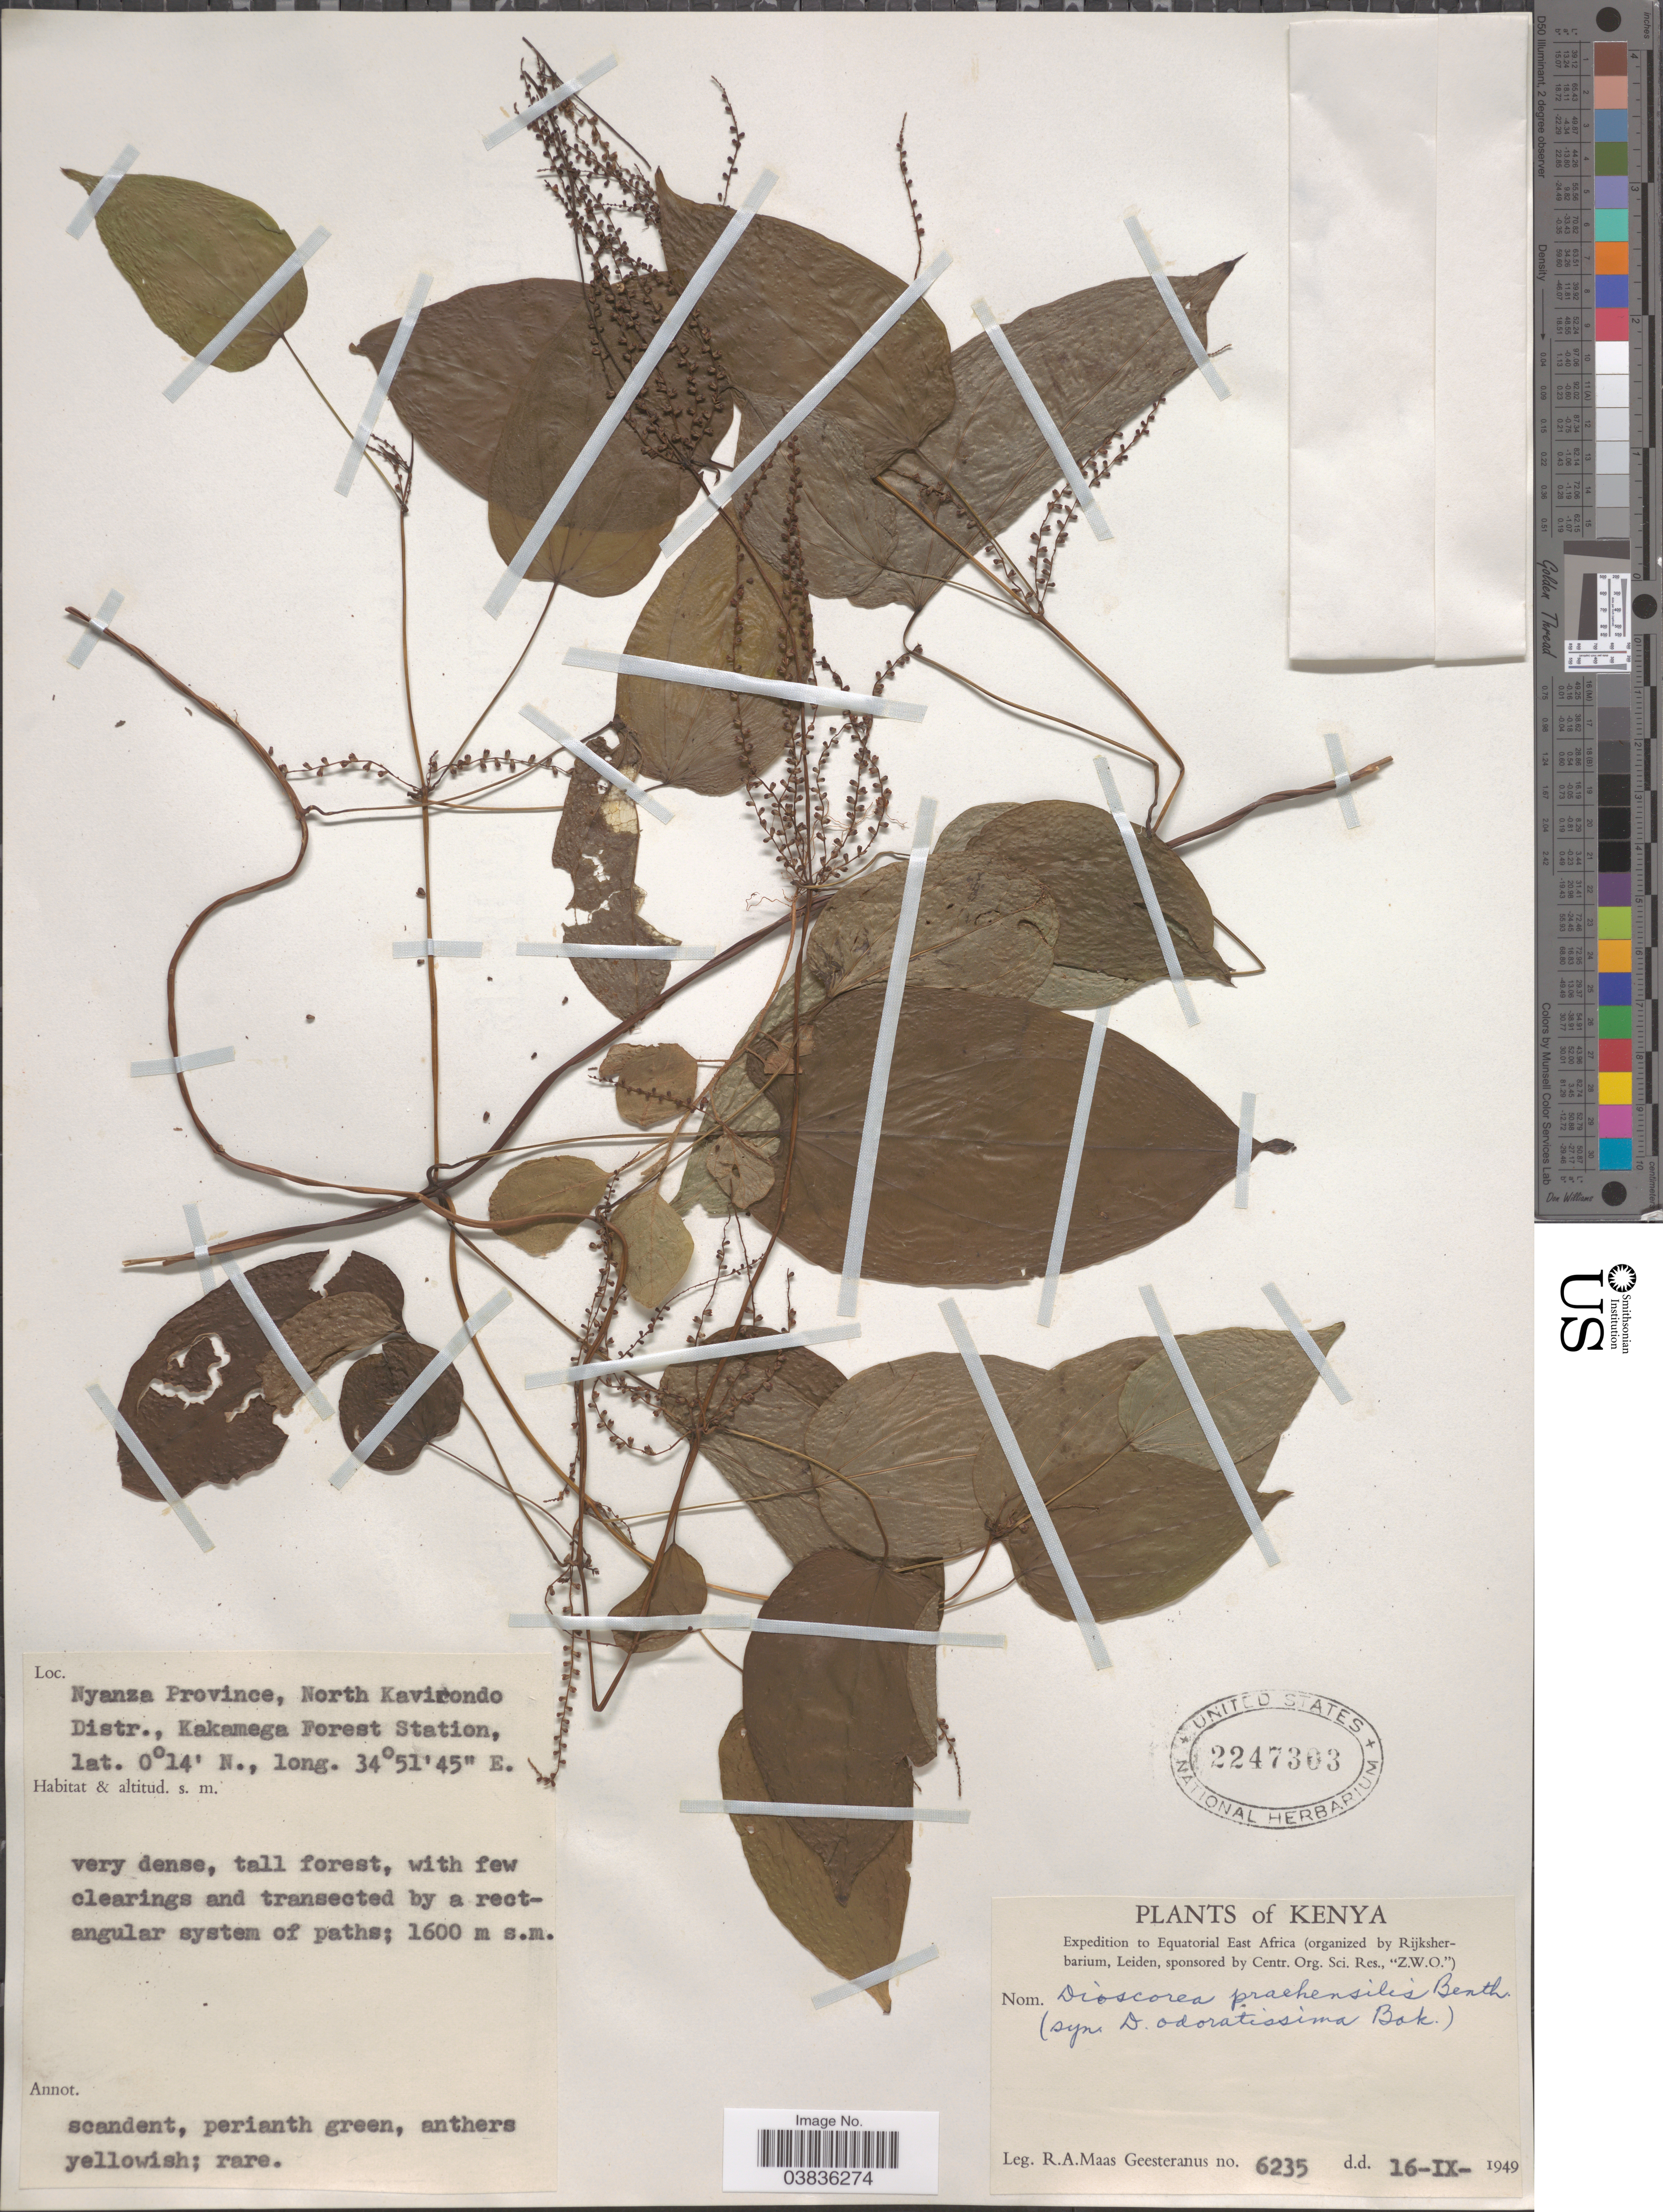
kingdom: Plantae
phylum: Tracheophyta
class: Liliopsida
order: Dioscoreales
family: Dioscoreaceae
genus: Dioscorea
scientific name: Dioscorea praehensilis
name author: Benth.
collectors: R. A. Maas Geesteranus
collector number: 6235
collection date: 1949-09-16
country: Kenya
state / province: Kakamega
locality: Equatorial East Africa. North Kavirondo Distr., Kakamega Forest Station. Nyanza.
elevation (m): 1600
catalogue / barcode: US 2247303